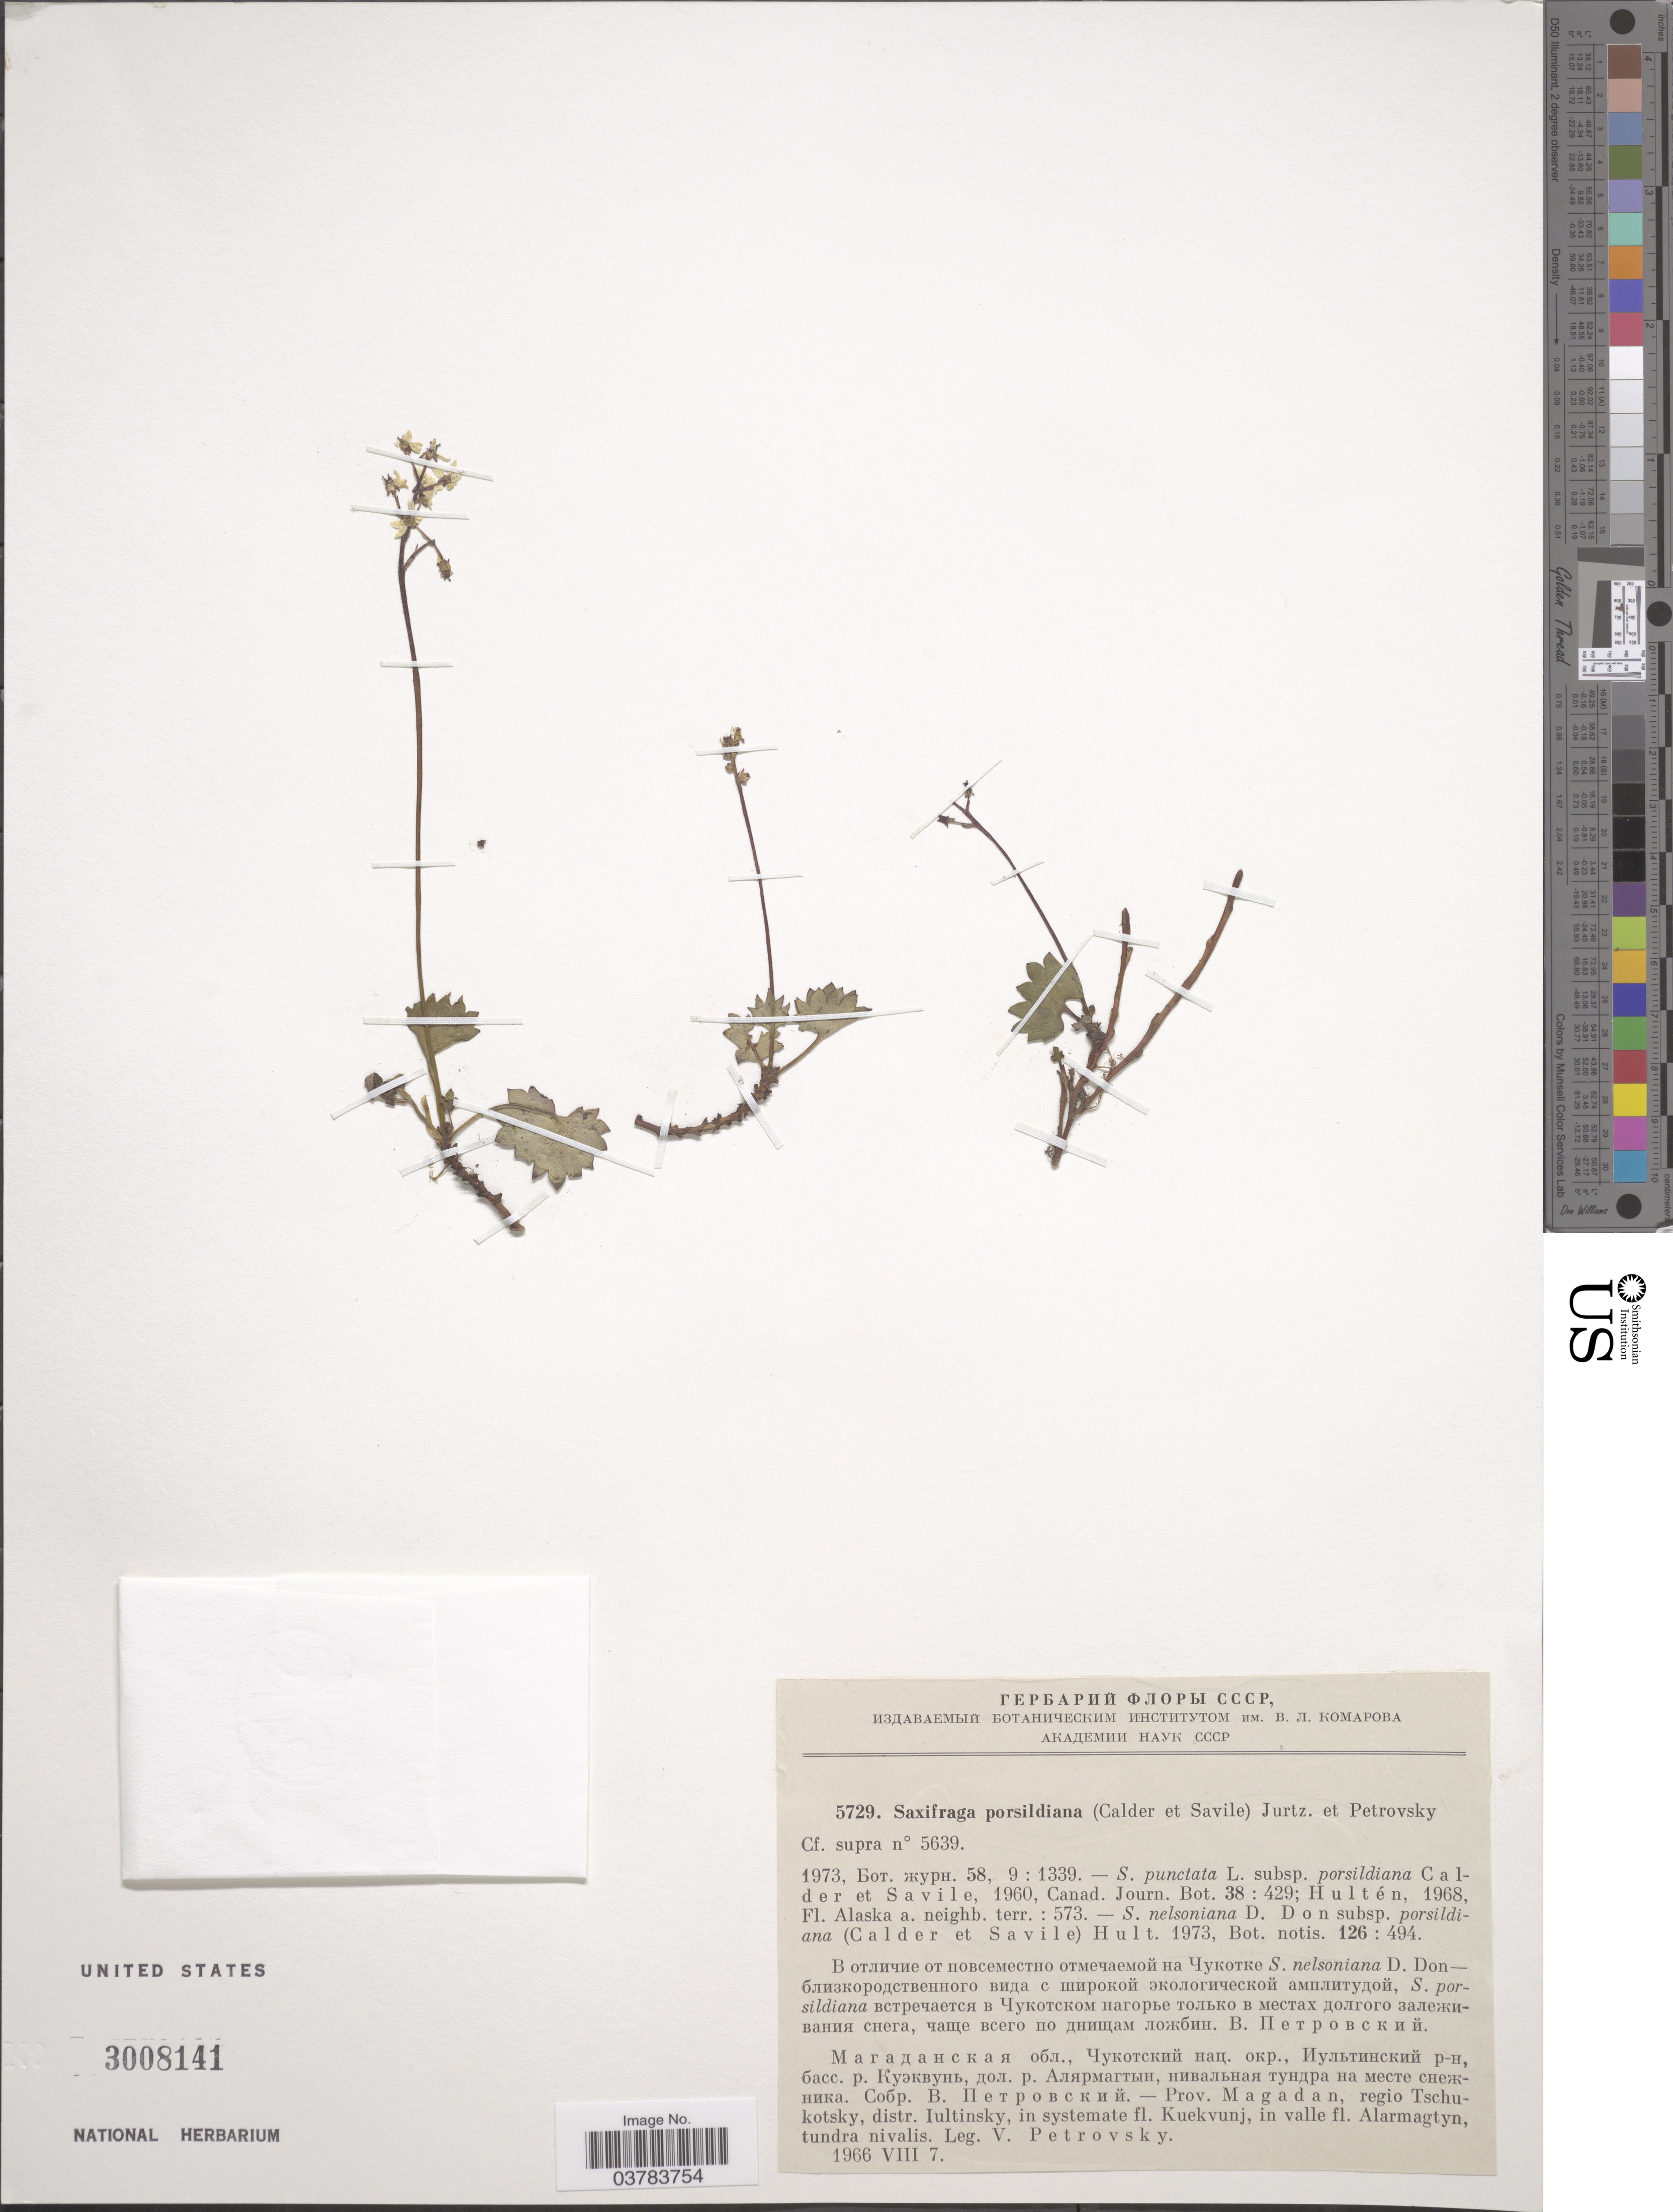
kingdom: Plantae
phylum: Tracheophyta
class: Magnoliopsida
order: Saxifragales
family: Saxifragaceae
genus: Saxifraga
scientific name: Saxifraga porsildiana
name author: Jurtzev & V.V. Petrovsky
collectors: V. Petrovsky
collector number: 5729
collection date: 1966-08-07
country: Russian Federation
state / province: Magadan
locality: Regio Tschukotsky, distr. Iultinsky, in systemate fl. Kuekvunj, in valle fl. Alarmagtyn, tundra nivalis.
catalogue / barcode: US 3008141